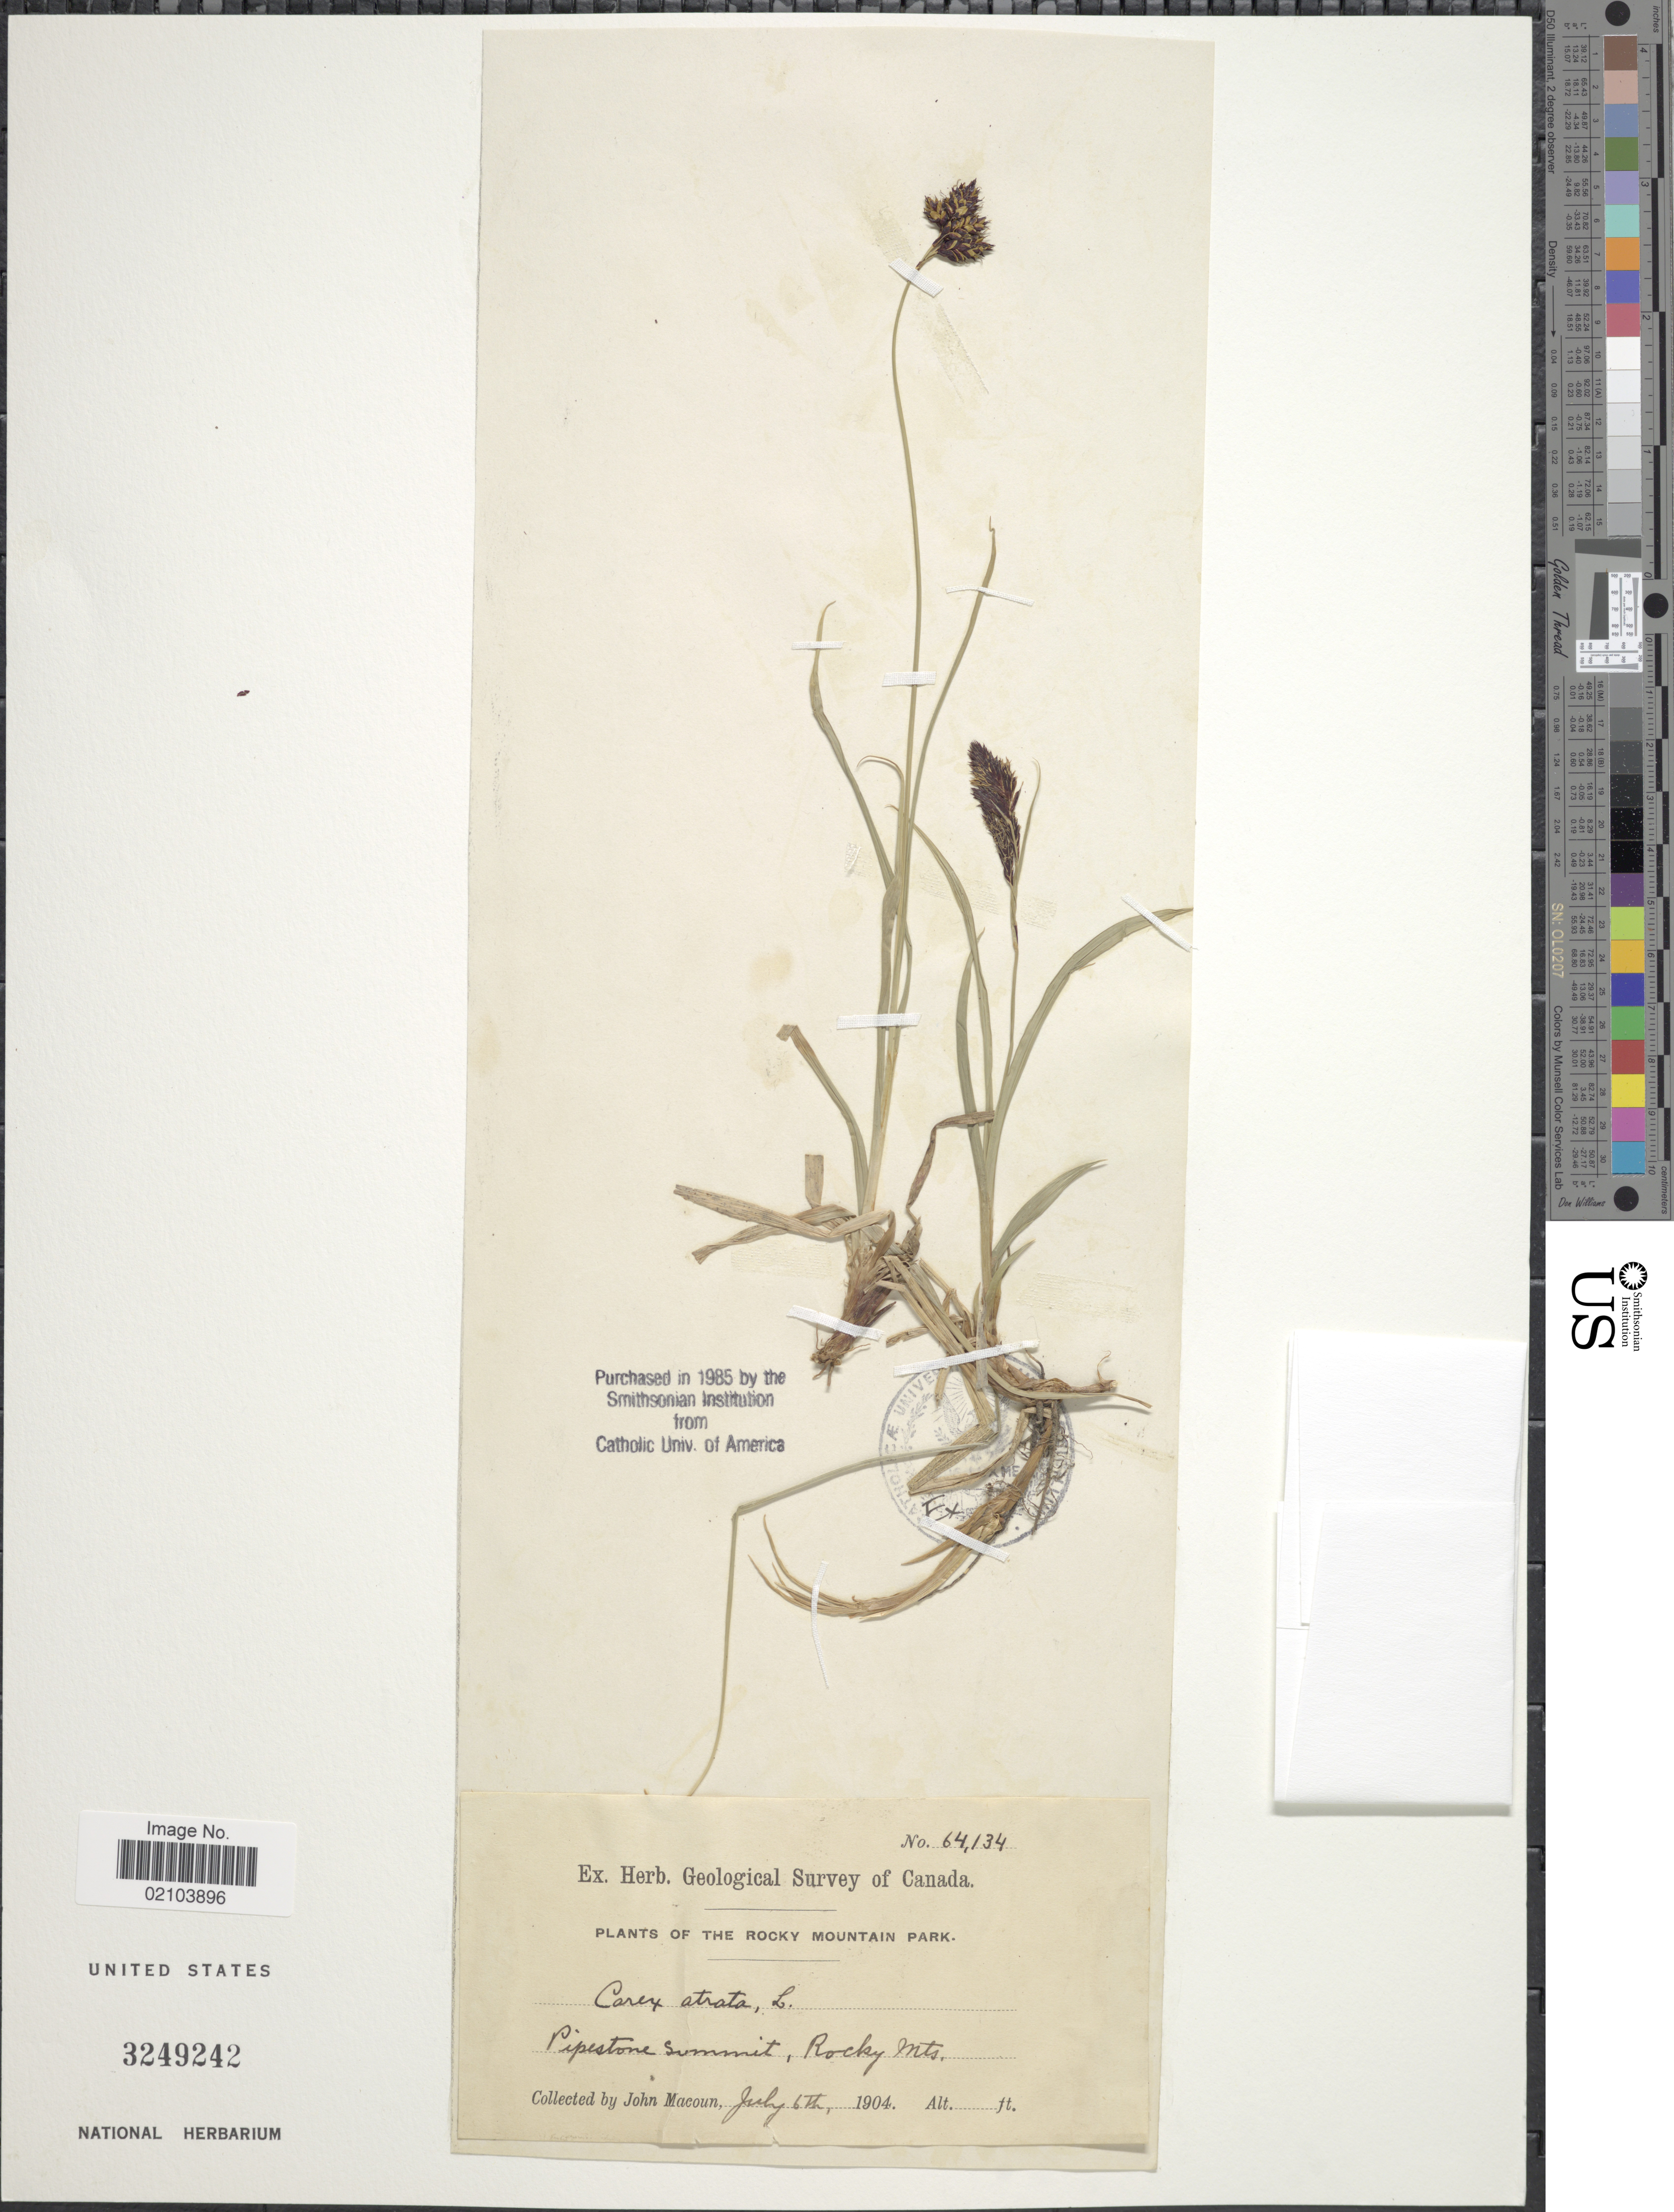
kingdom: Plantae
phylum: Tracheophyta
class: Liliopsida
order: Poales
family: Cyperaceae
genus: Carex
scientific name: Carex atrata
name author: L.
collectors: J. Macoun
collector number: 64134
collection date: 1904-07-06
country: Canada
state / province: Alberta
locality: Rocky Mountain Park. Pipestone Summit, Rocky Mts.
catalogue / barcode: US 3249242